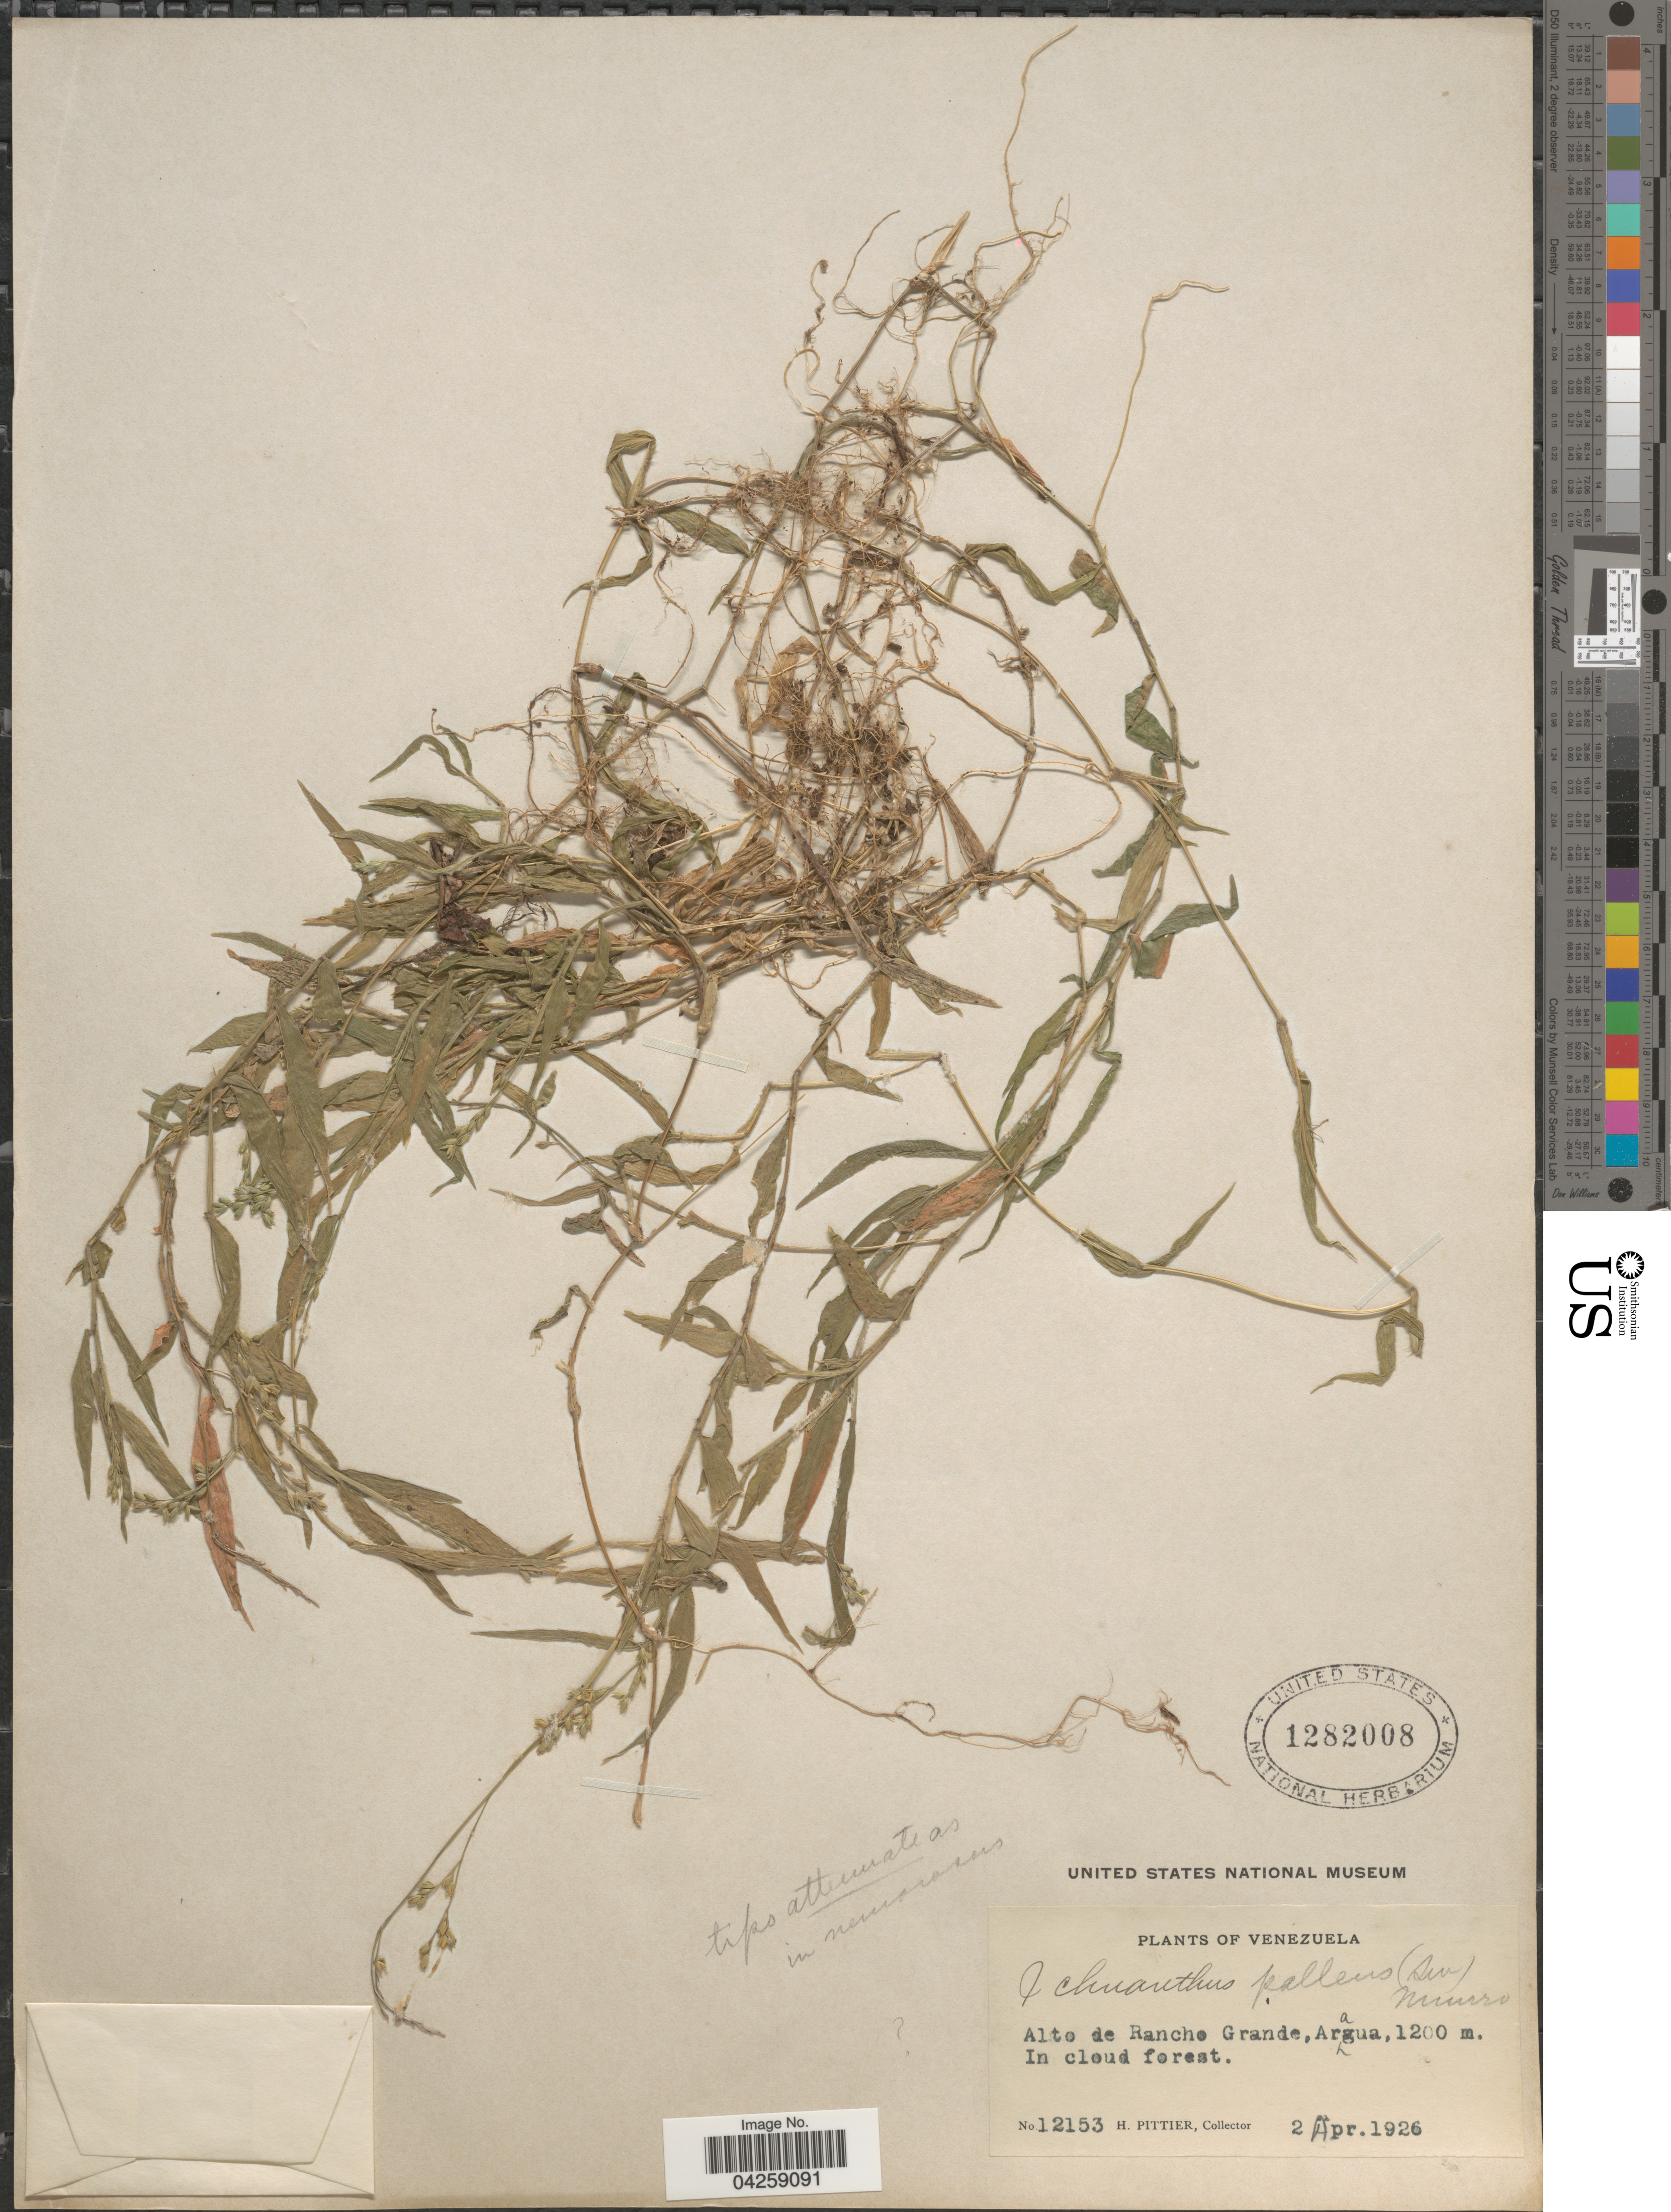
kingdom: Plantae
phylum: Tracheophyta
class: Liliopsida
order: Poales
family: Poaceae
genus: Ichnanthus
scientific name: Ichnanthus pallens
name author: (Sw.) Munro ex Benth.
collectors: H. F. Pittier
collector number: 12153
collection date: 1926-04-02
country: Venezuela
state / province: Aragua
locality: Alto de Rancho Grande. In cloud forest.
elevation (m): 1200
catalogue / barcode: US 1282008